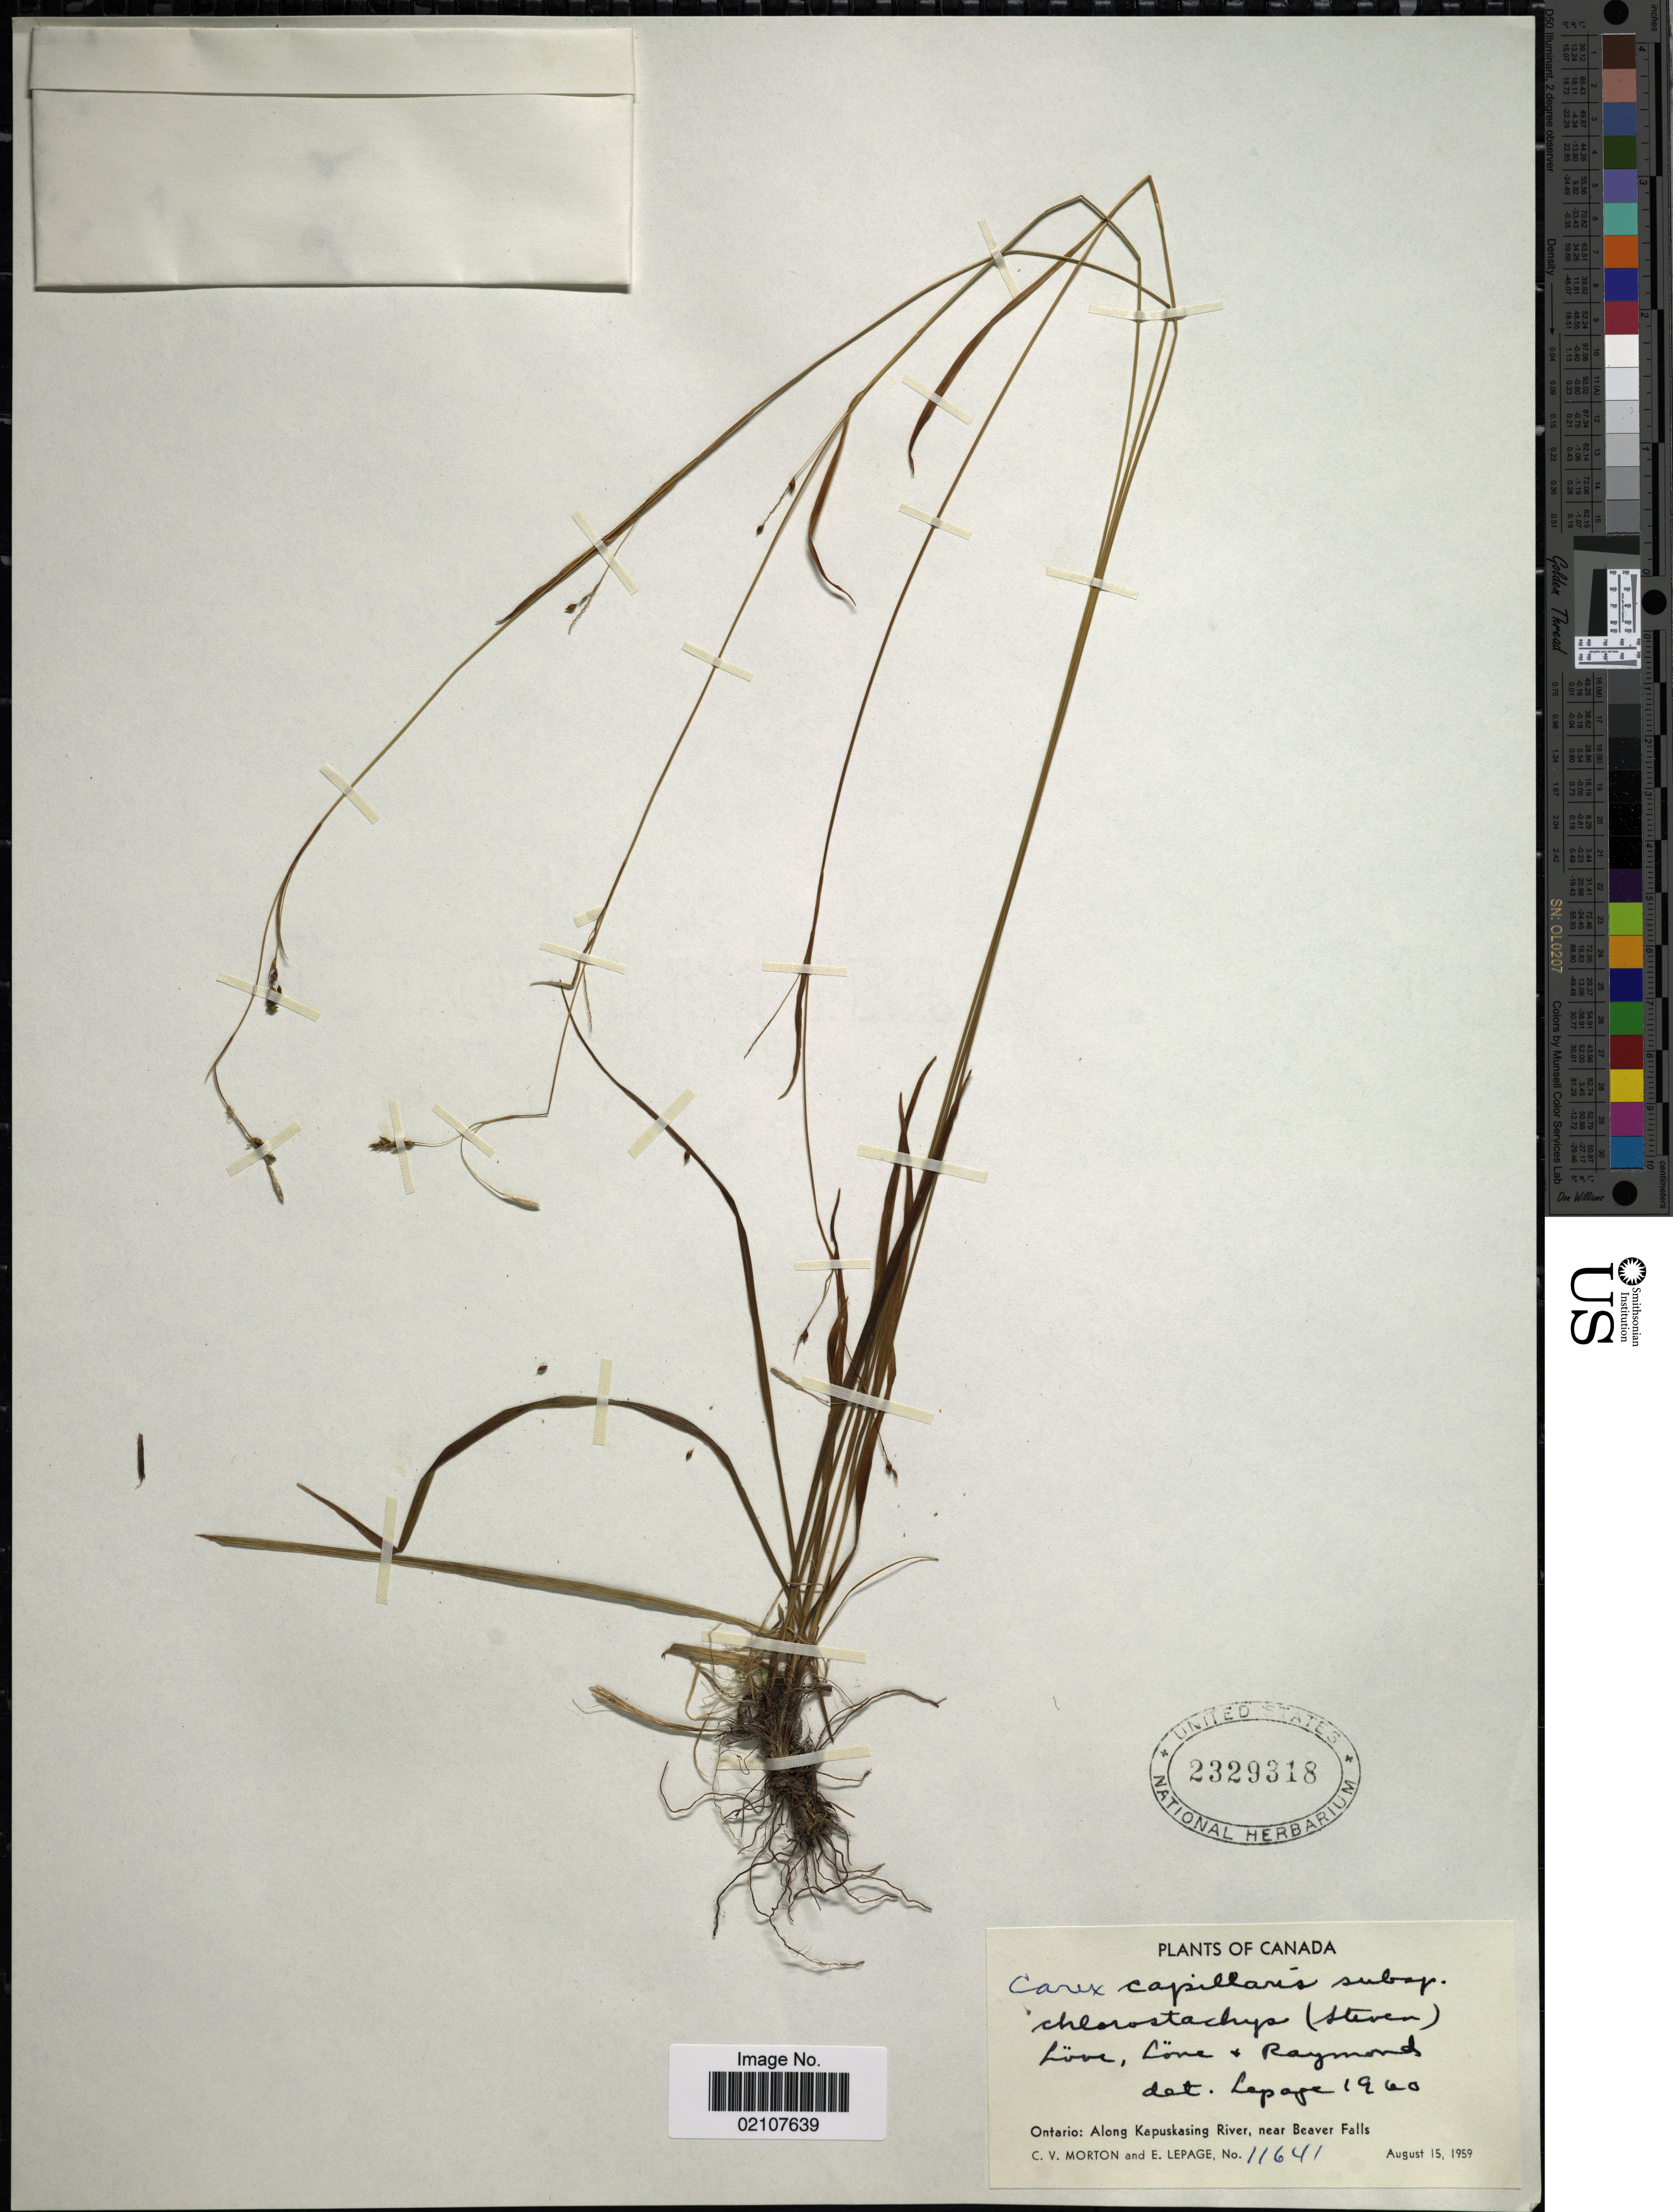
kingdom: Plantae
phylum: Tracheophyta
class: Liliopsida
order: Poales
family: Cyperaceae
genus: Carex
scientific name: Carex capillaris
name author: L.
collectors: C. V. Morton & E. Lepage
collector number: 11641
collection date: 1959-08-15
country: Canada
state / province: Ontario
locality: Canada, Ontario: along Kapuskasing River, near Beaver Falls.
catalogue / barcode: US 2329318